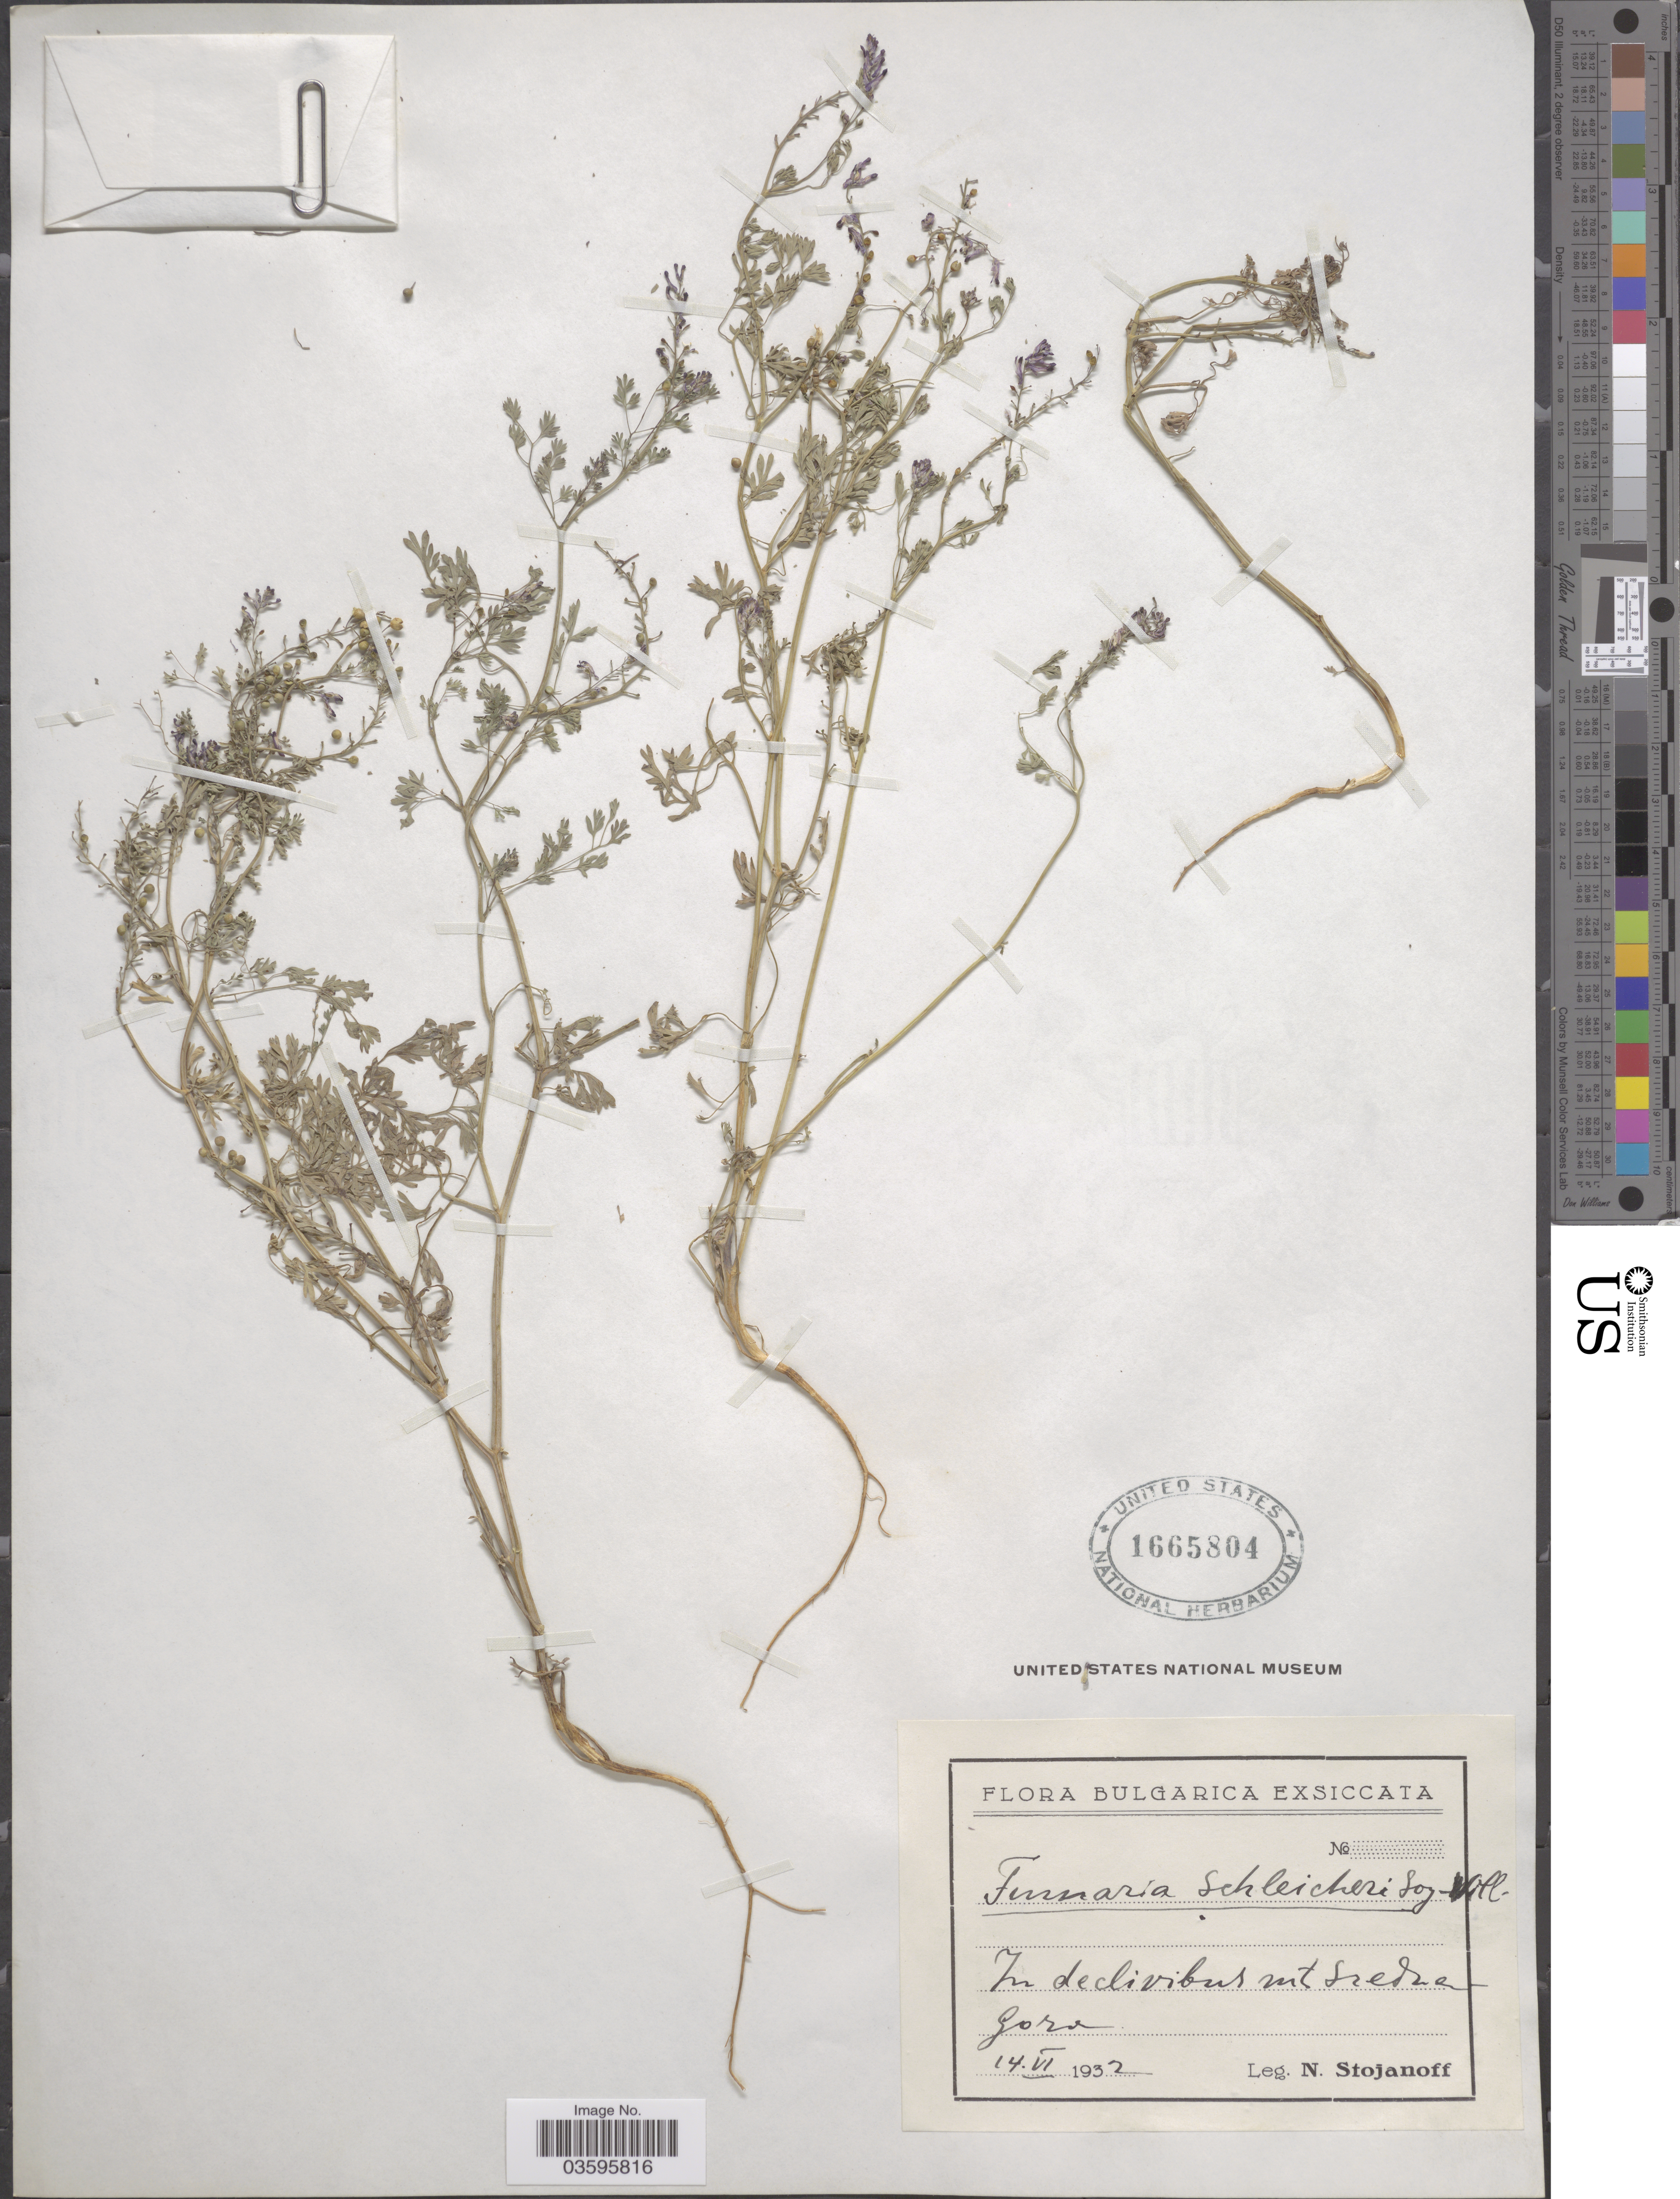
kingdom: Plantae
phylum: Tracheophyta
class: Magnoliopsida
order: Ranunculales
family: Papaveraceae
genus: Fumaria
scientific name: Fumaria schleicheri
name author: Soy.-Willem.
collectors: N. Stojanoff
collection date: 1932-06-14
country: Bulgaria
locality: Bulgarica. In declivibus mt Sredna-Gora [interpreted].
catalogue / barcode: US 1665804